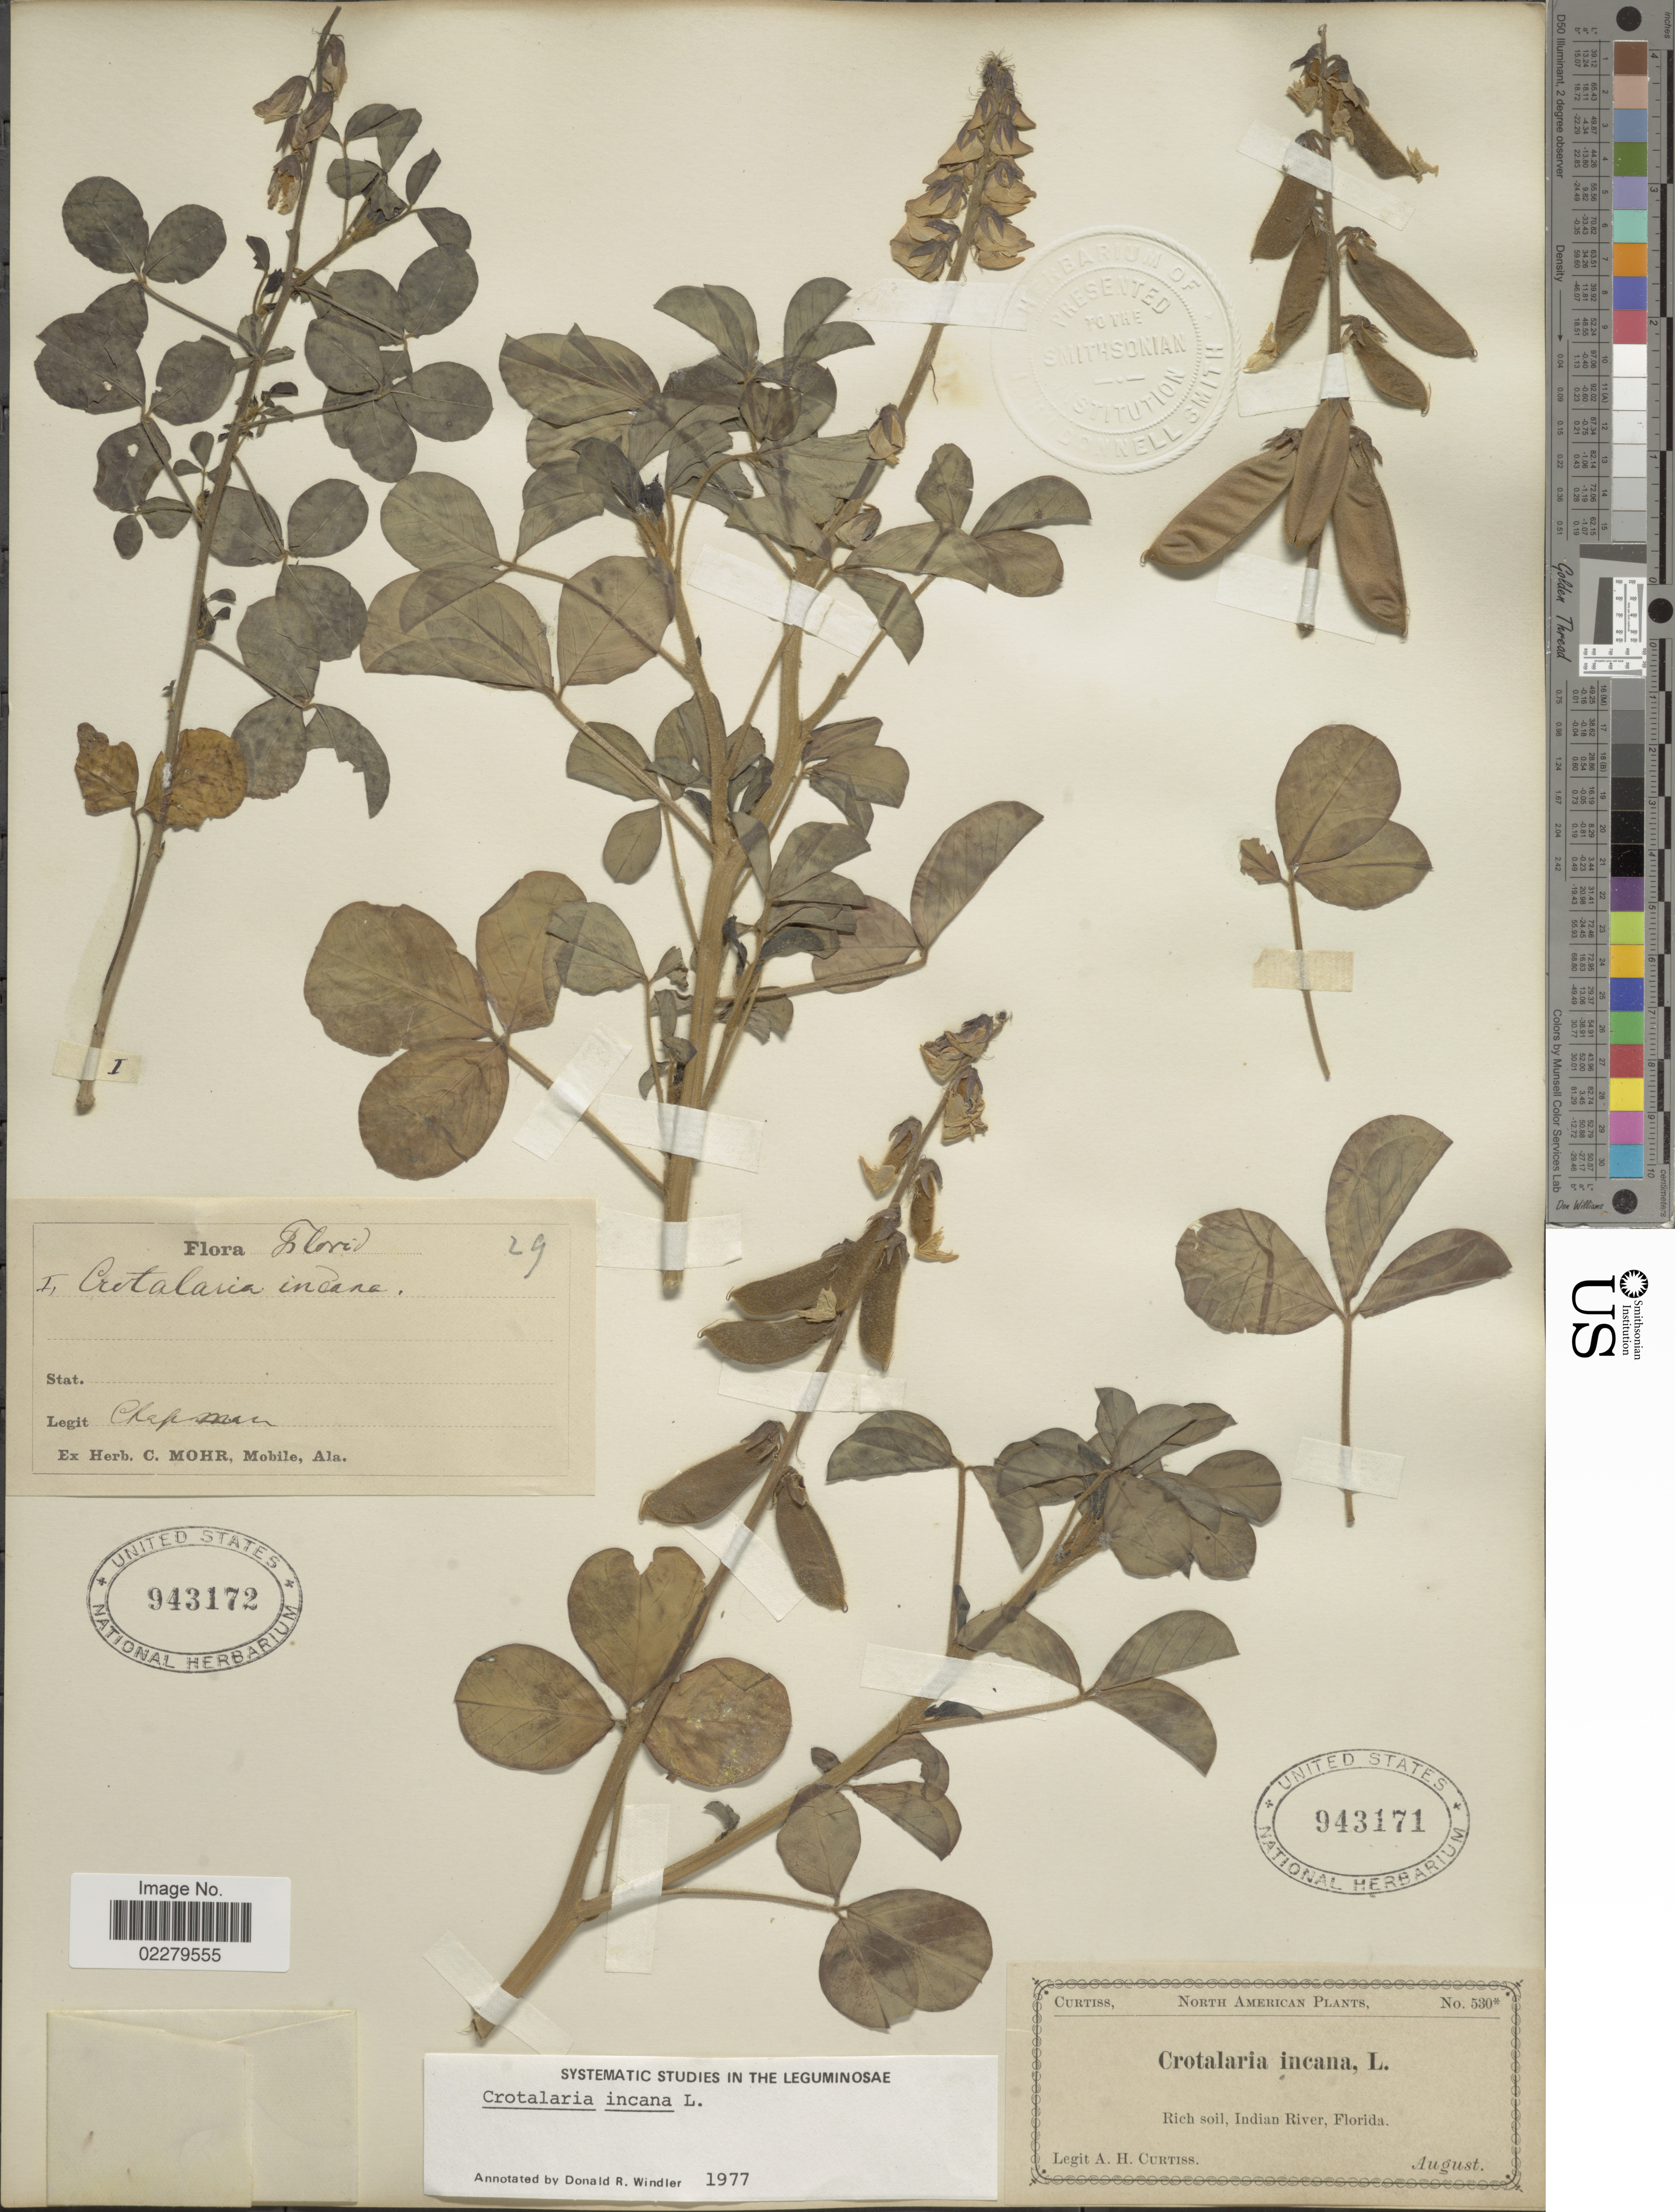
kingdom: Plantae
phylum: Tracheophyta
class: Magnoliopsida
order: Fabales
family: Fabaceae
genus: Crotalaria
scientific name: Crotalaria incana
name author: L.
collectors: A. Chapman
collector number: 29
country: United States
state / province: Florida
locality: Florida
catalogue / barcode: US 943172